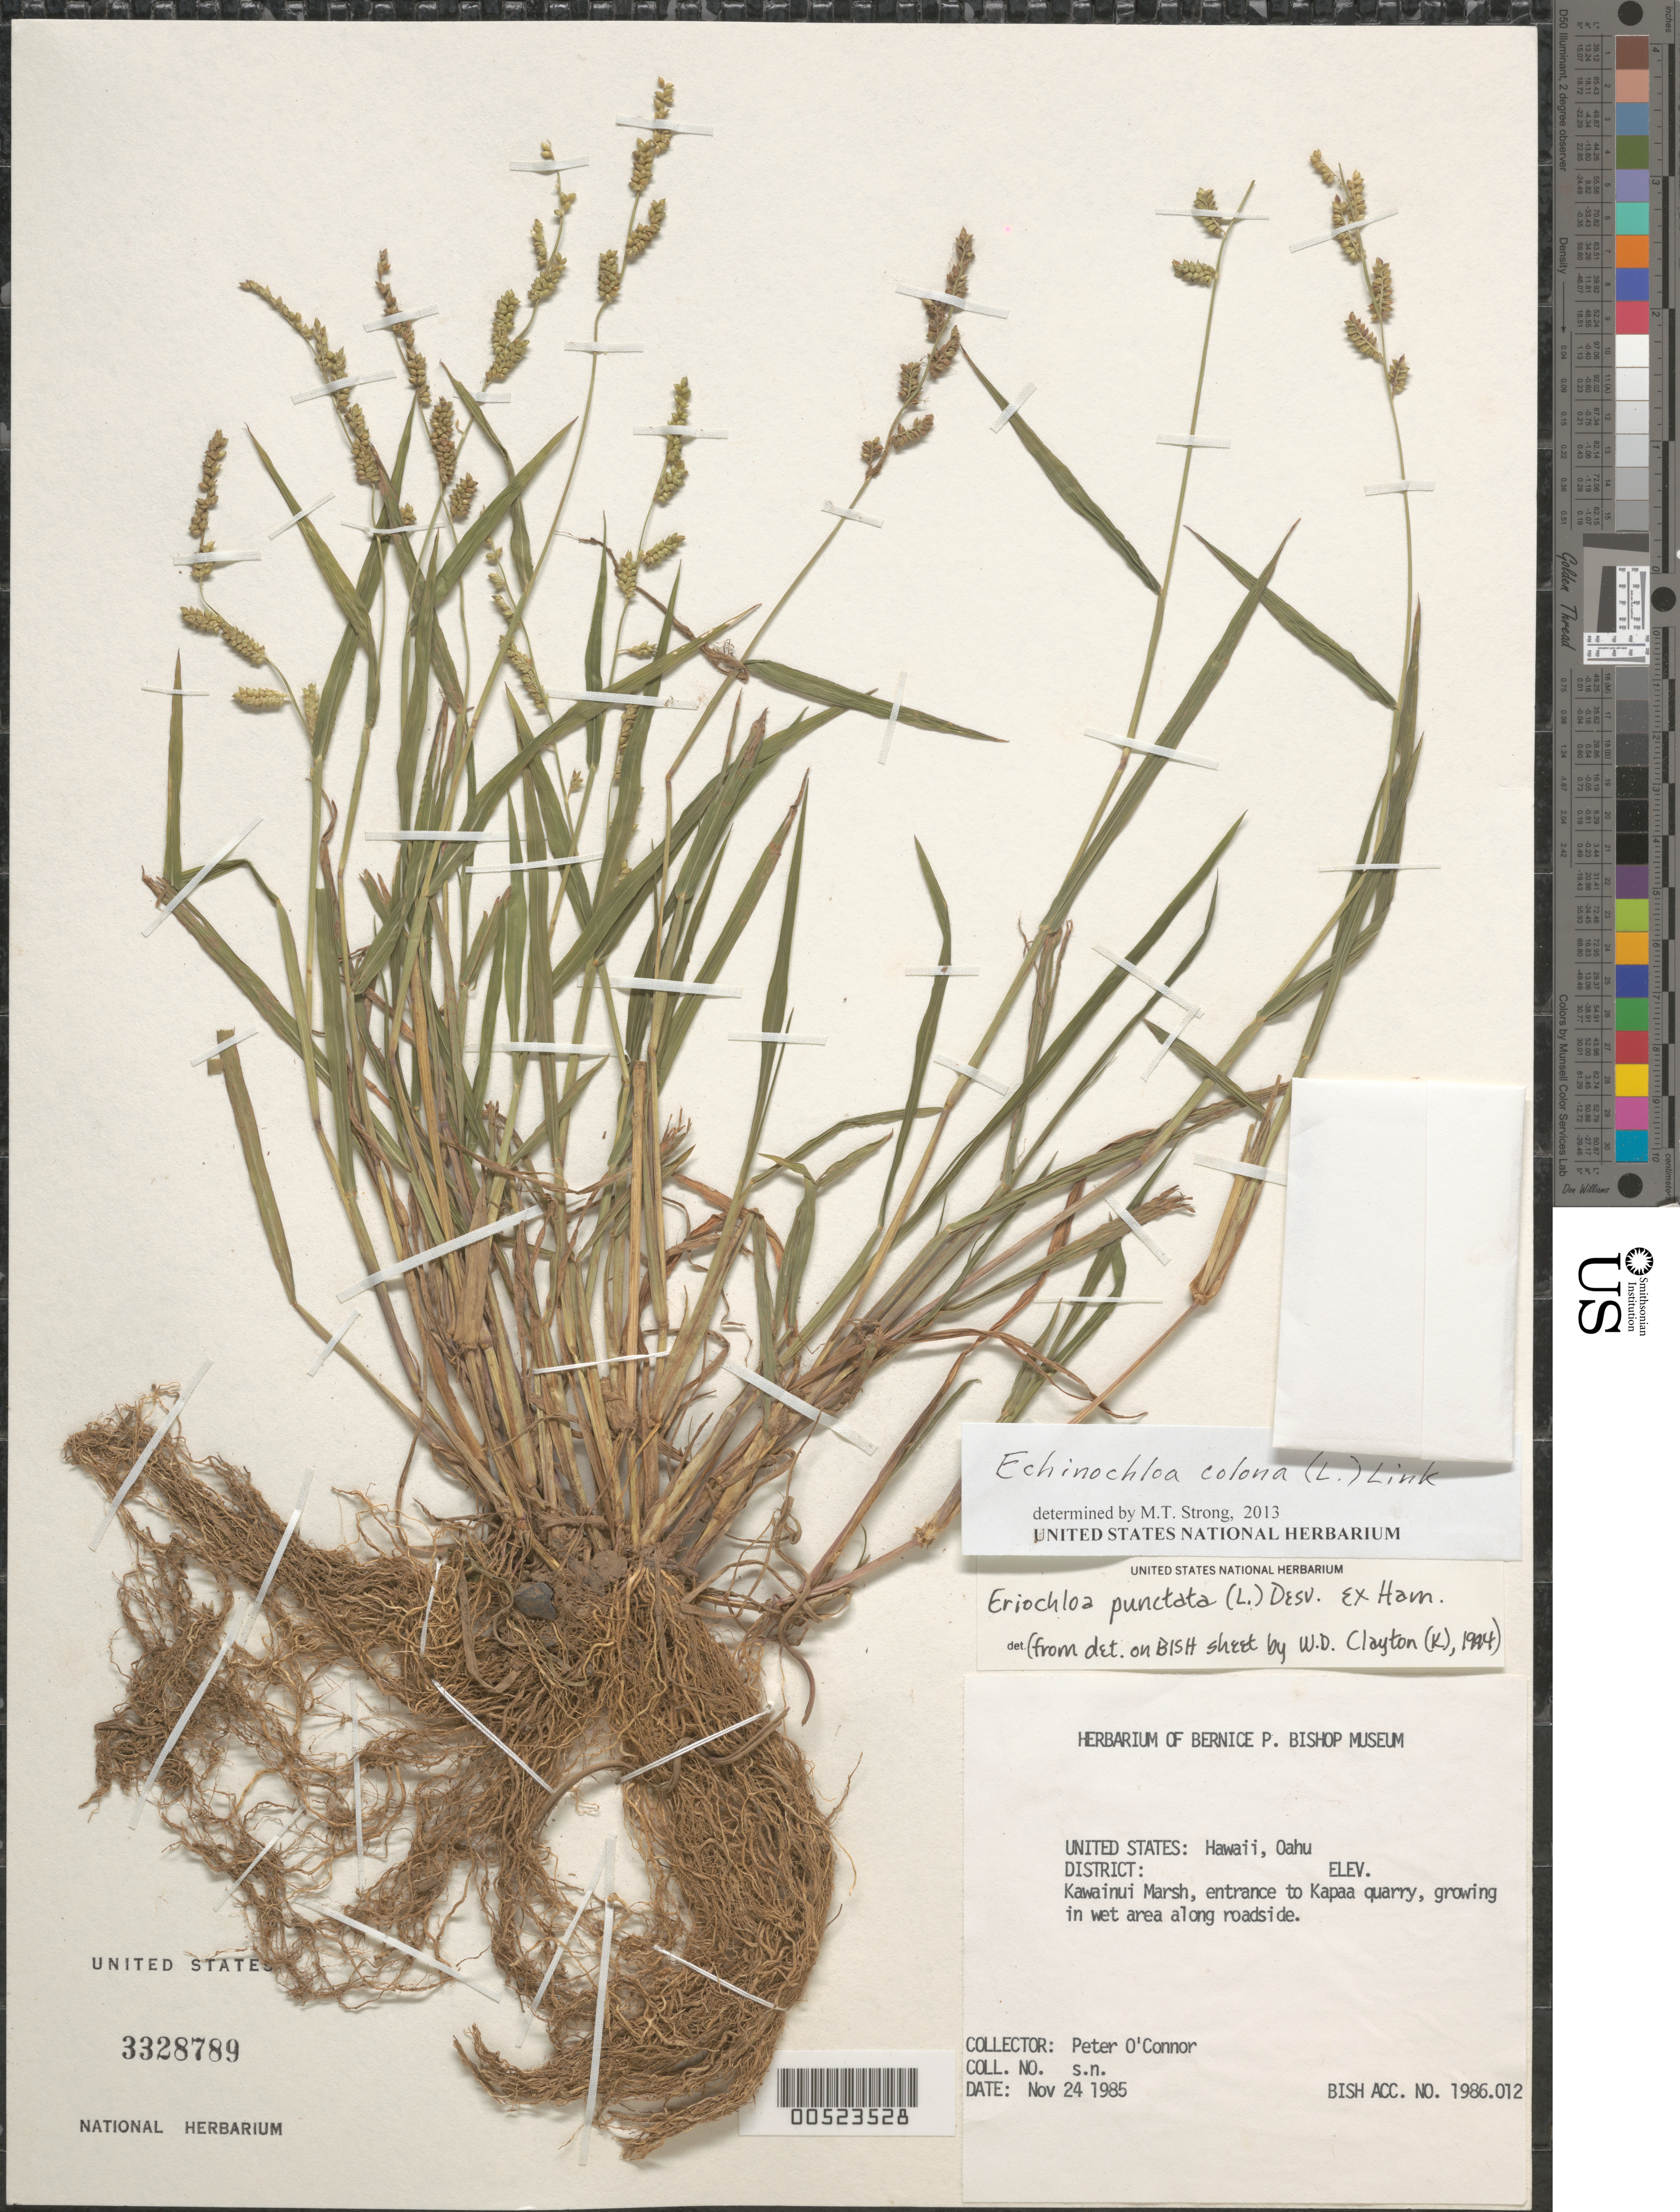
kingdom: Plantae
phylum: Tracheophyta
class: Liliopsida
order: Poales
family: Poaceae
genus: Echinochloa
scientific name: Echinochloa colona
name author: (L.) Link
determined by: Strong, M. T., (US), Smithsonian Institution - National Museum of Natural History (UNITED STATES)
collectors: P. O'Connor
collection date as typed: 24 Nov 1985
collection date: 1985-11-24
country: United States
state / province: Hawaii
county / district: Honolulu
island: Oahu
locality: Kawainui March, entrance to Kapaa Quarry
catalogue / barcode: US 3328789